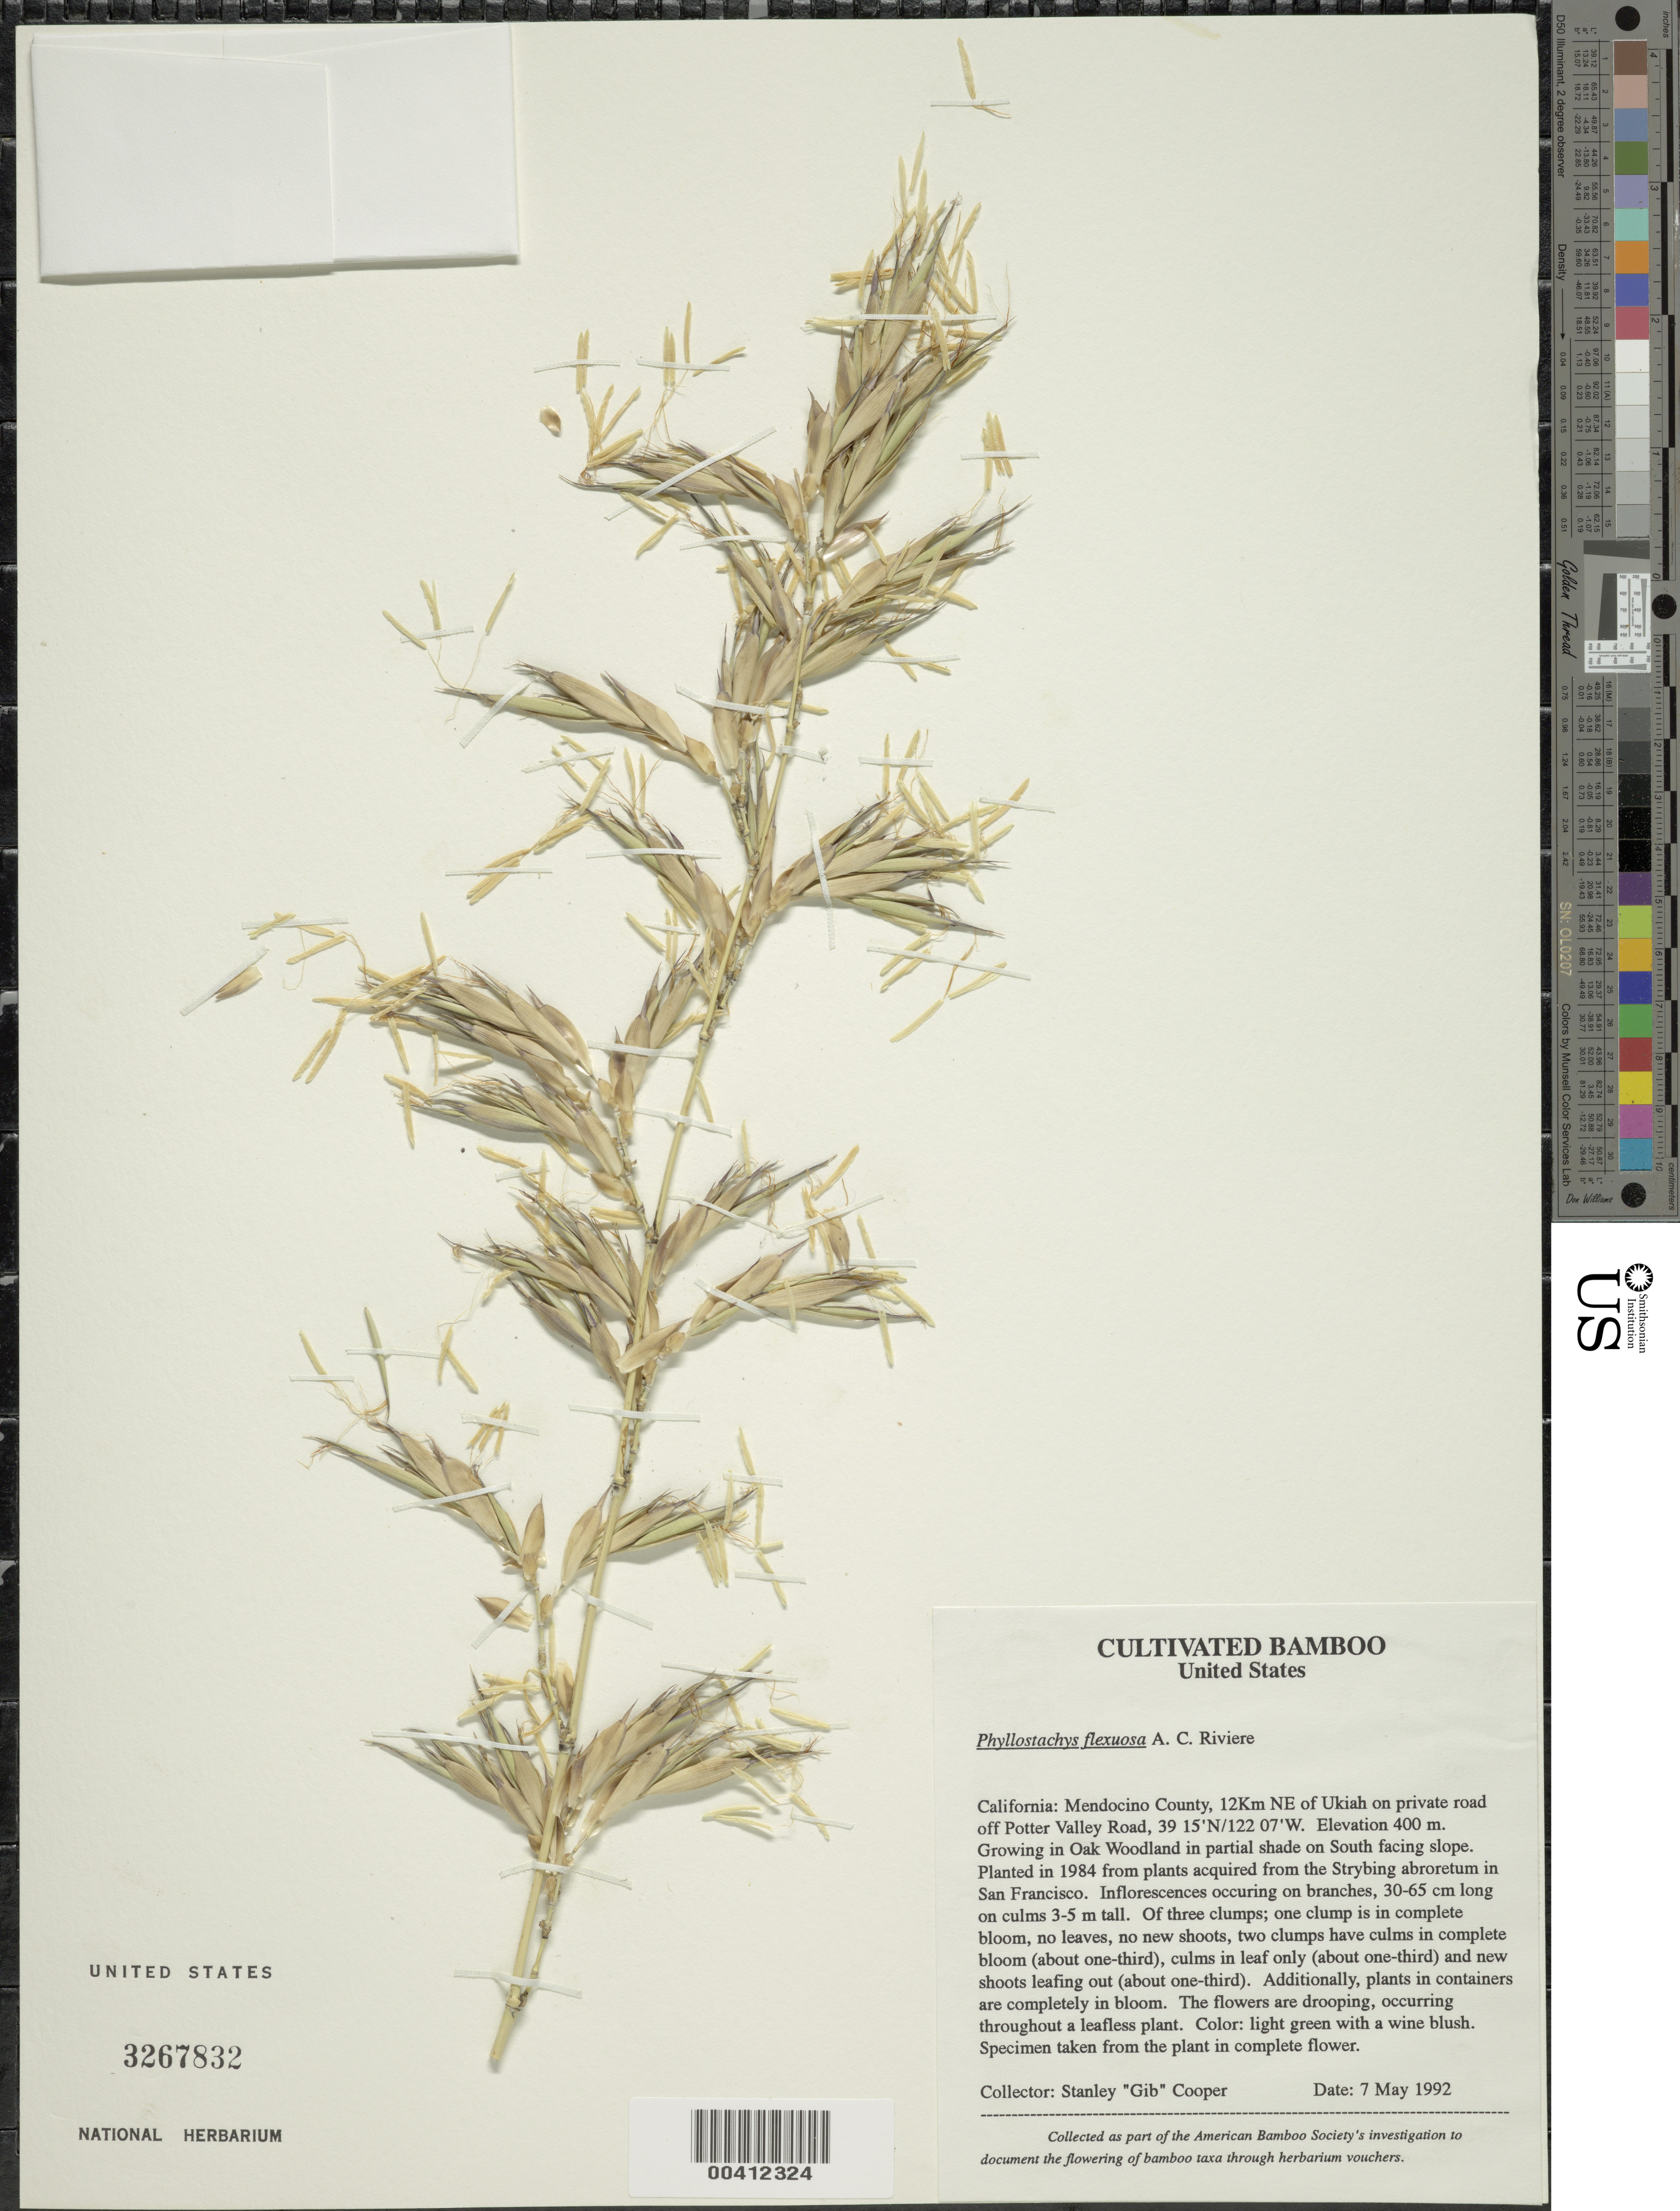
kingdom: Plantae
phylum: Tracheophyta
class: Liliopsida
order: Poales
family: Poaceae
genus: Phyllostachys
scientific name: Phyllostachys flexuosa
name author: Rivière & C. Rivière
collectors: S. Cooper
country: United States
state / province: California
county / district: Mendocino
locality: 12 km. ne of ukiah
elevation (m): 400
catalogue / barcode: US 3267832